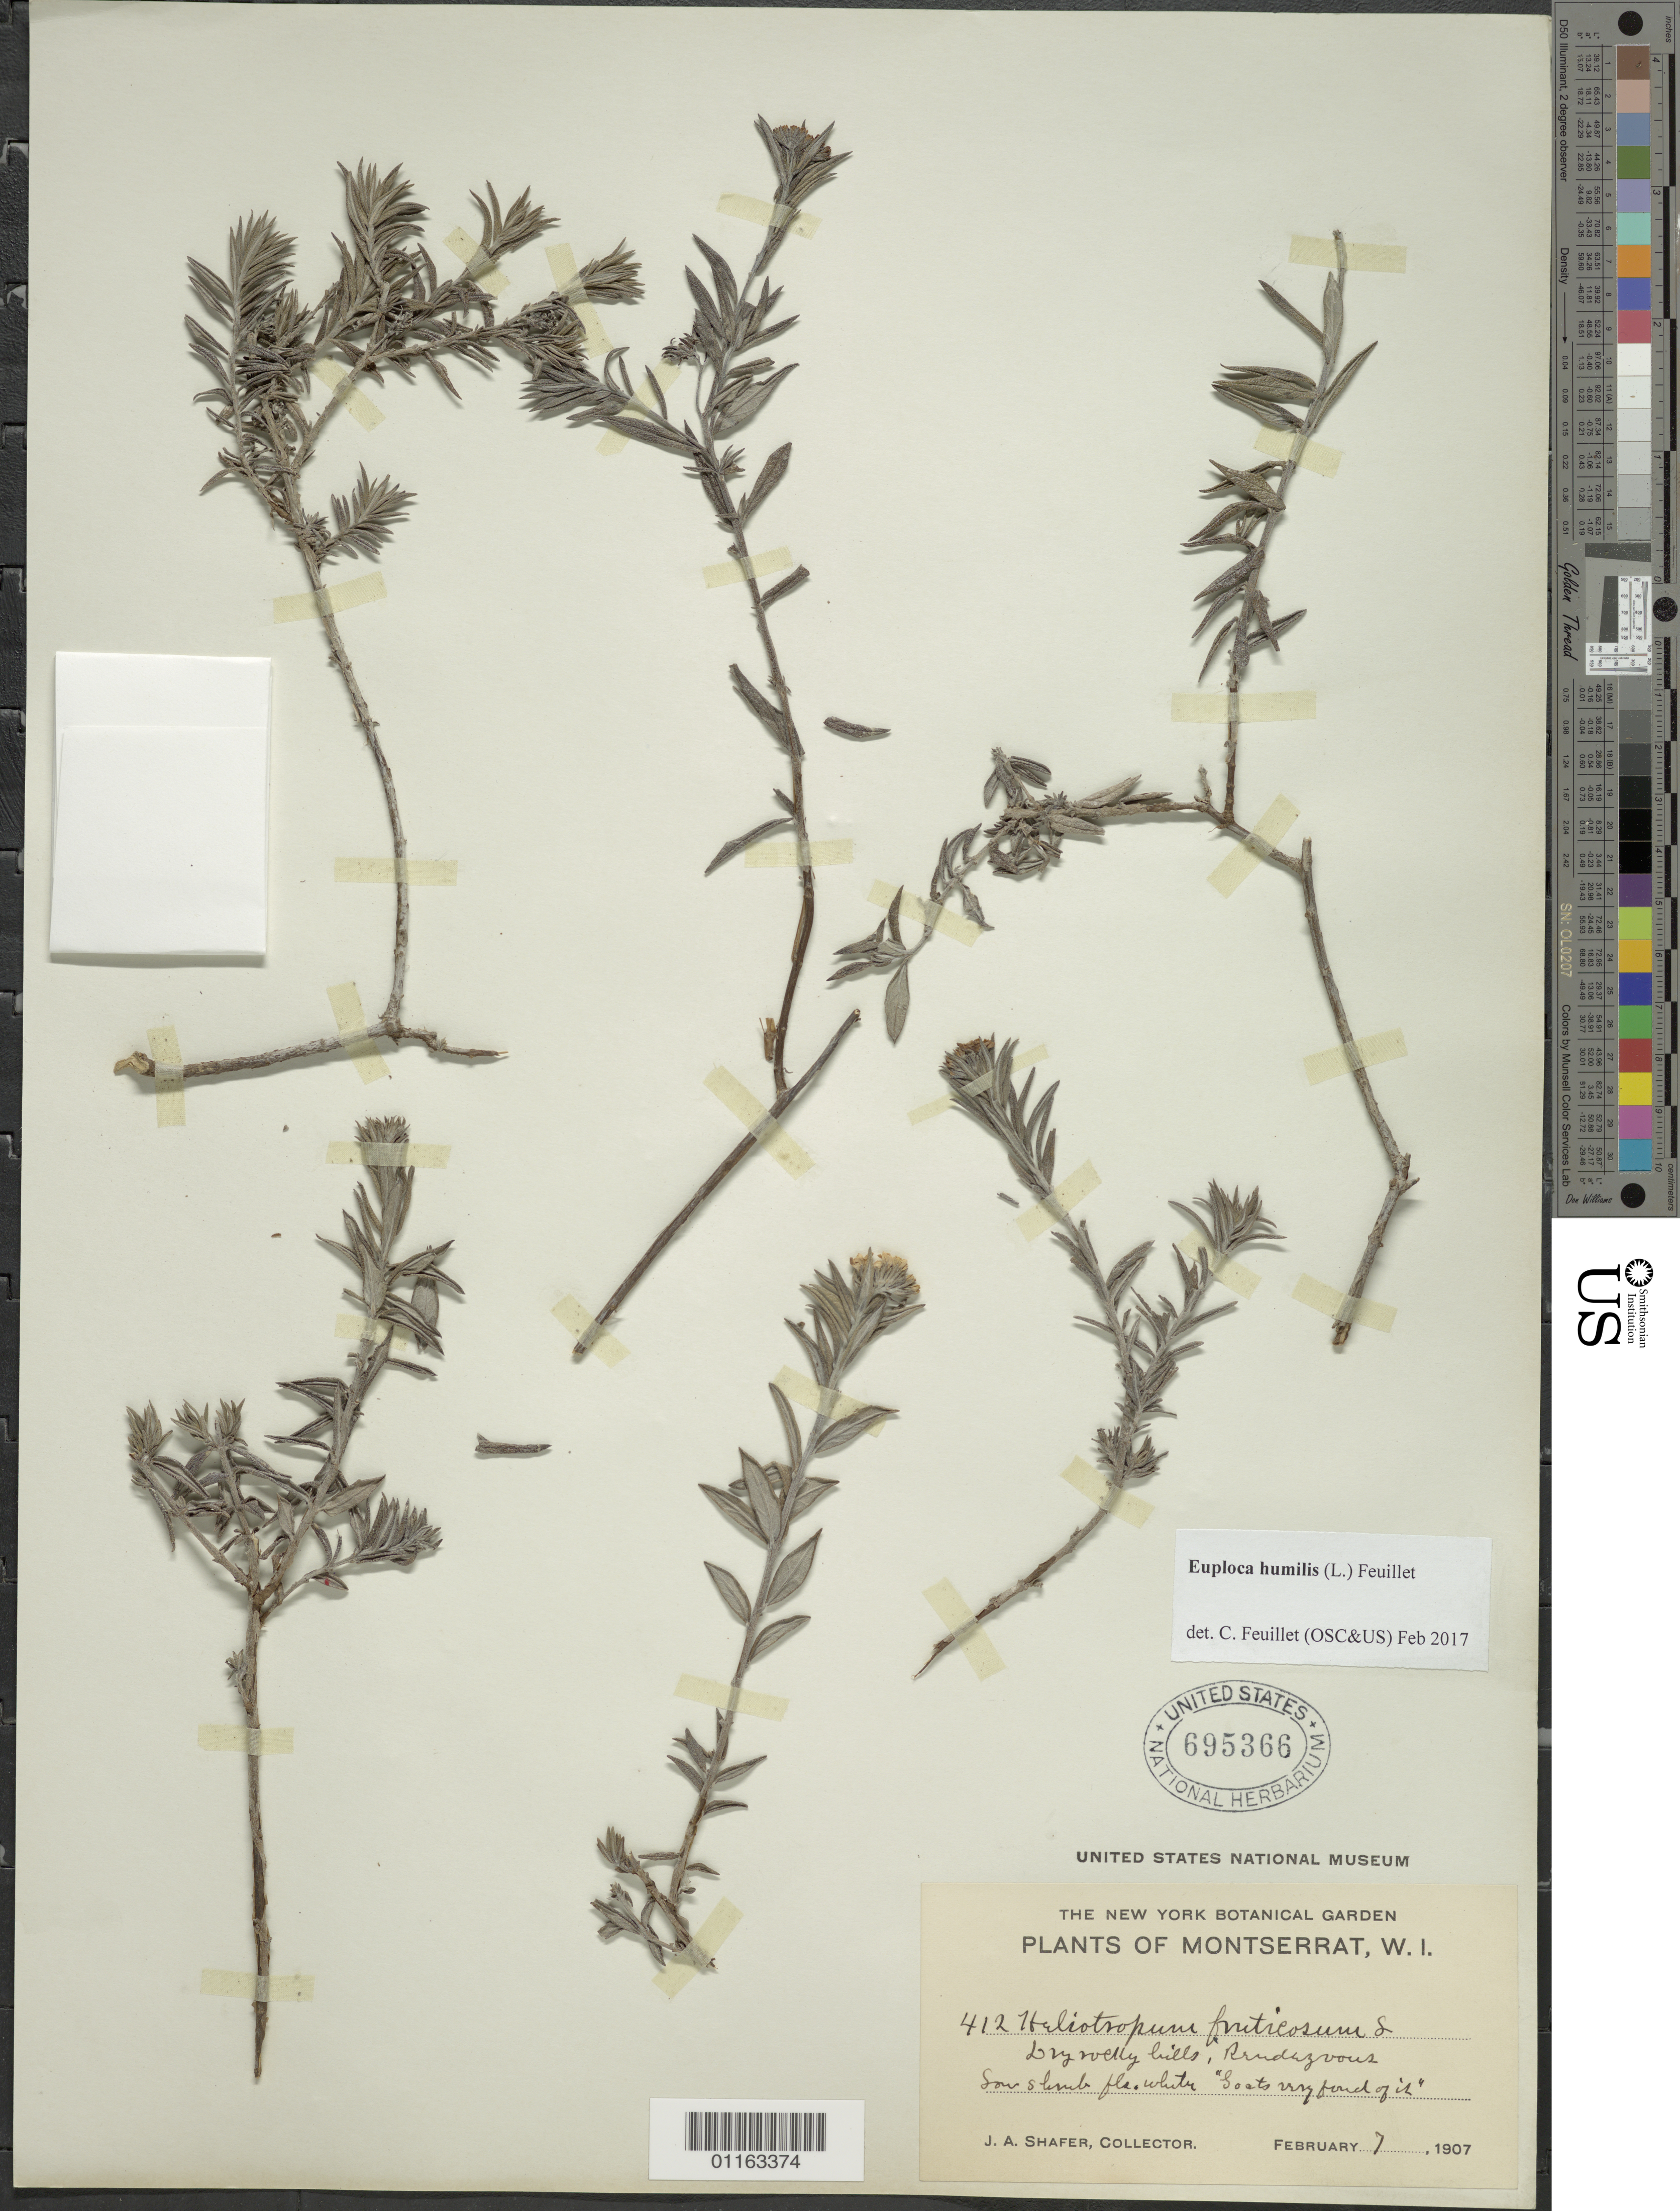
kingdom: Plantae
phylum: Tracheophyta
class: Magnoliopsida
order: Boraginales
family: Heliotropiaceae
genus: Euploca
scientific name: Euploca humilis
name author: (L.) Feuillet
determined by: Feuillet, C.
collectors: J. A. Shafer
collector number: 412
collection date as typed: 07 Feb 1907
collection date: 1907-02-07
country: Montserrat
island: Montserrat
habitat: Dry rocky hills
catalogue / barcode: US 695366